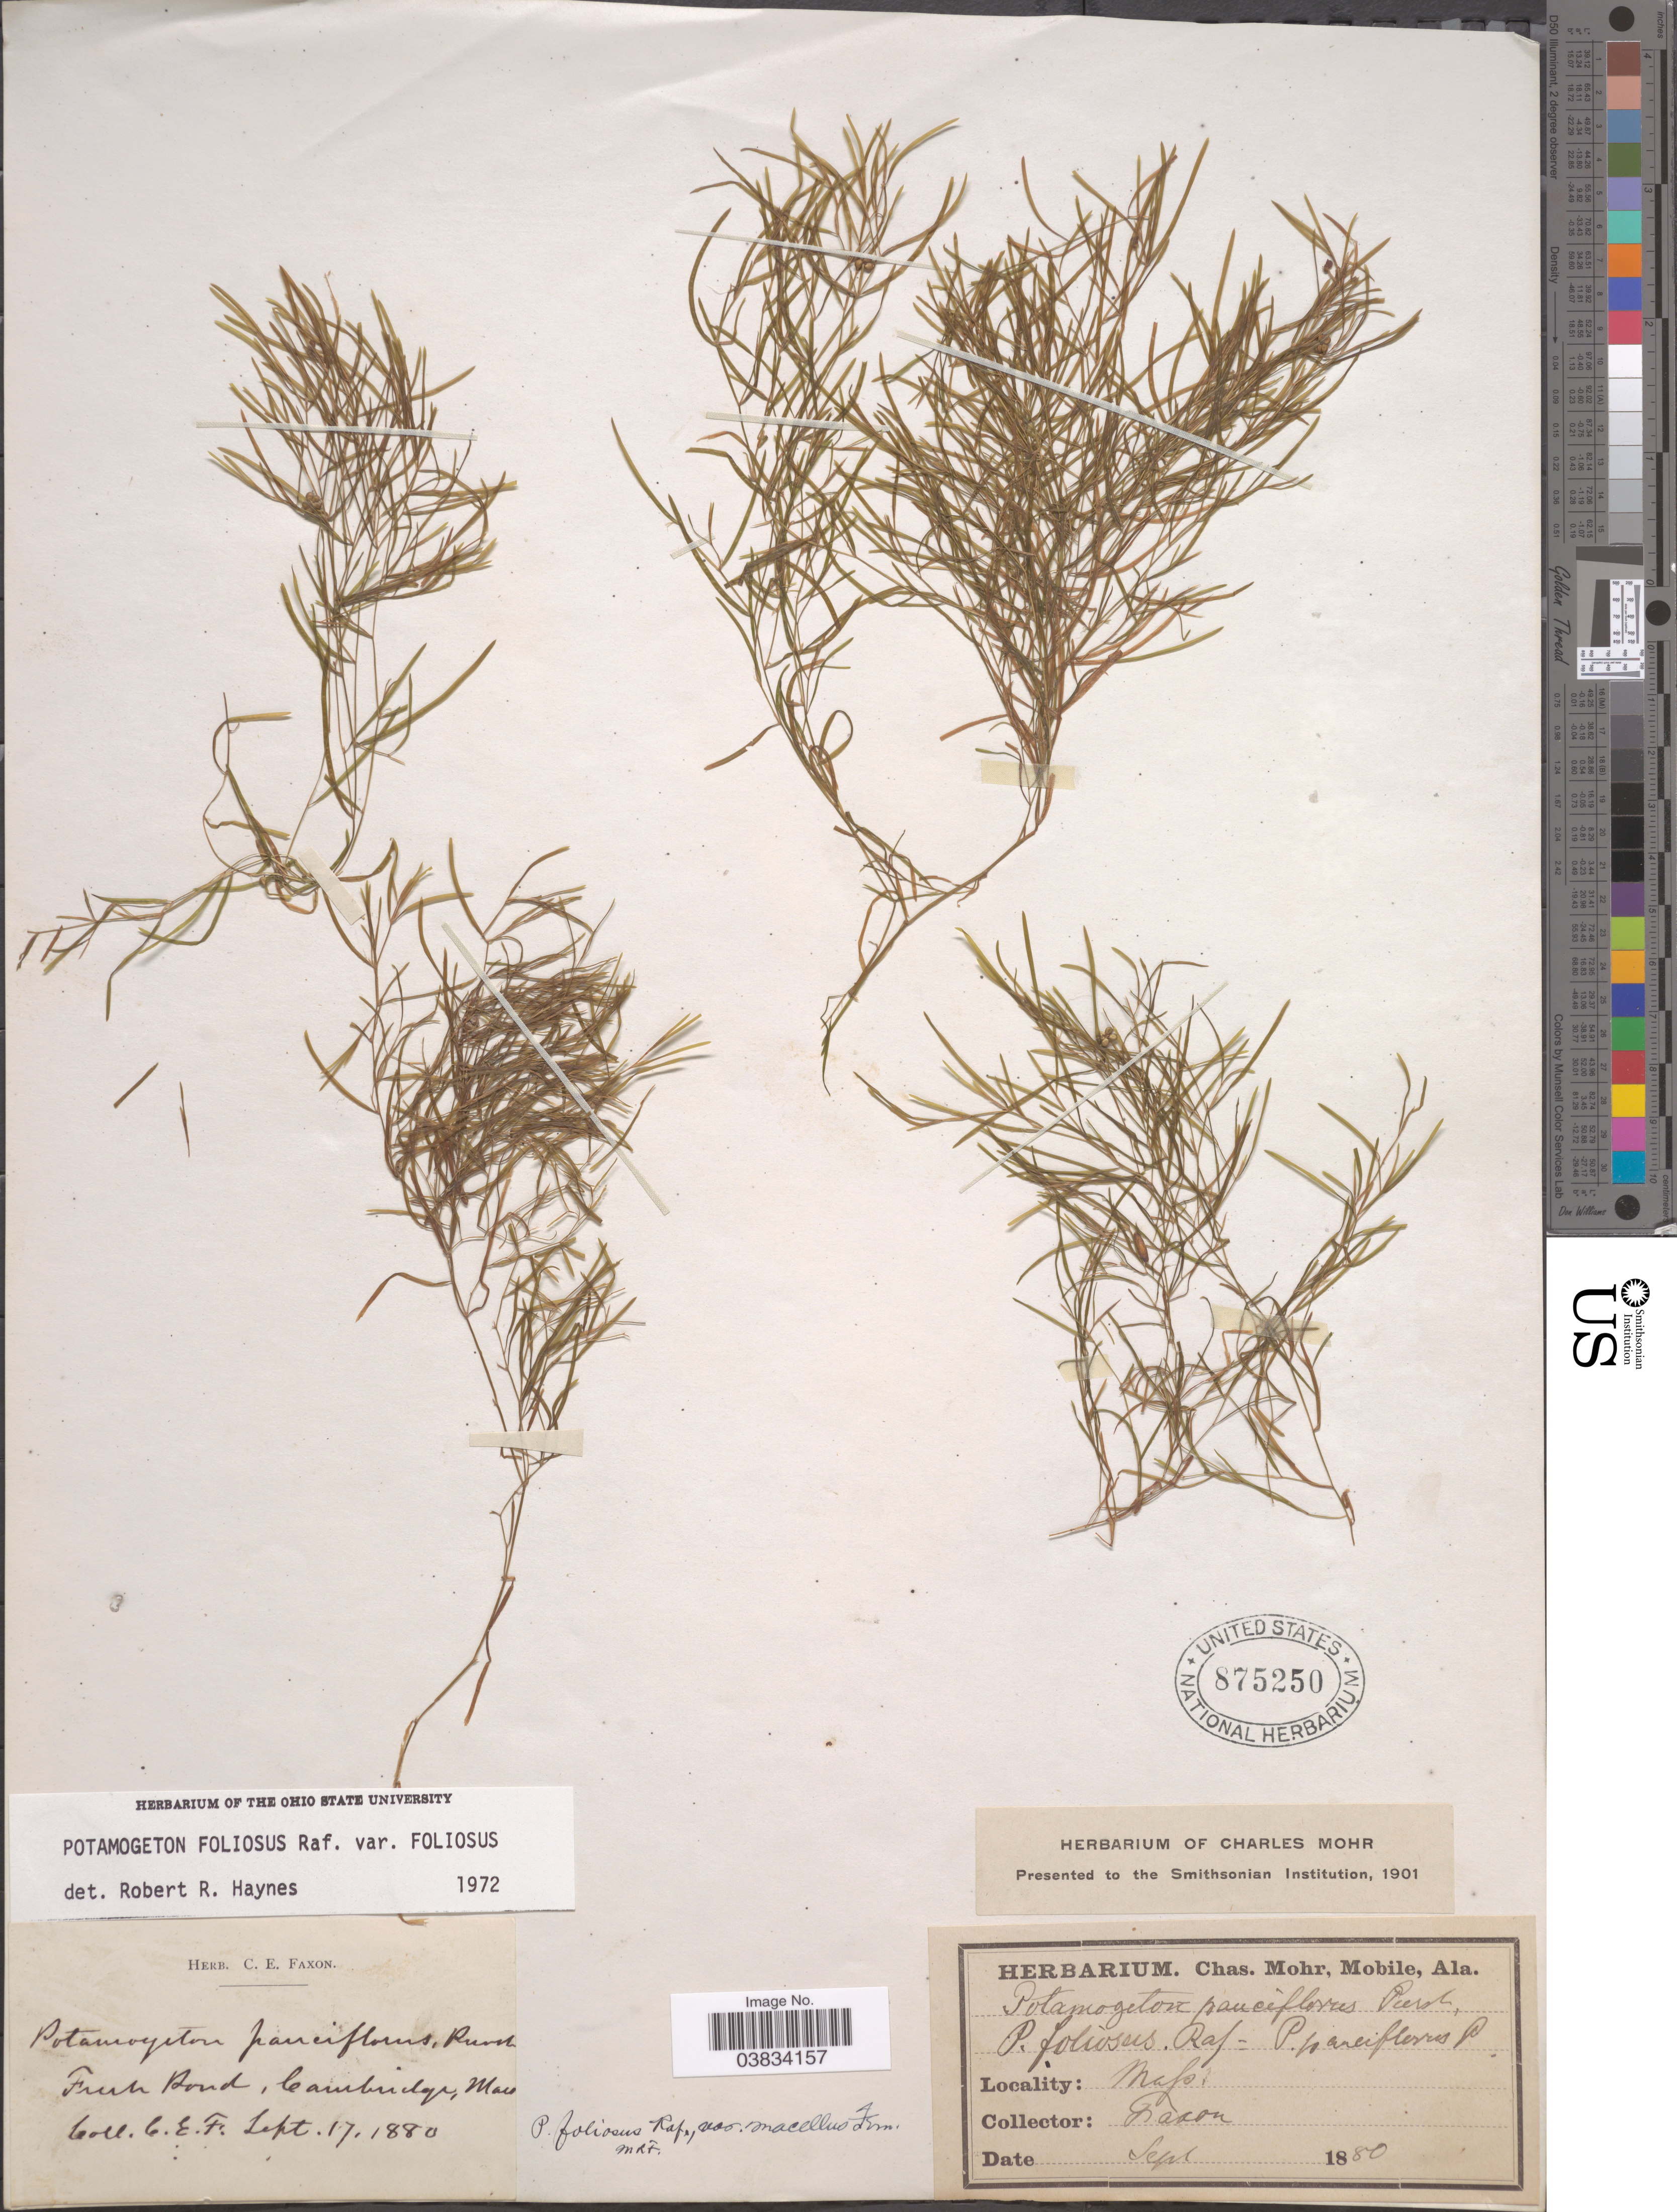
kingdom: Plantae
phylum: Tracheophyta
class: Liliopsida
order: Alismatales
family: Potamogetonaceae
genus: Potamogeton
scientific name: Potamogeton foliosus var. foliosus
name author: Raf.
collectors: C. Faxon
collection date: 1880-09-17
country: United States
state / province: Massachusetts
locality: Fresh Pond, Cambridge.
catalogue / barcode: US 875250